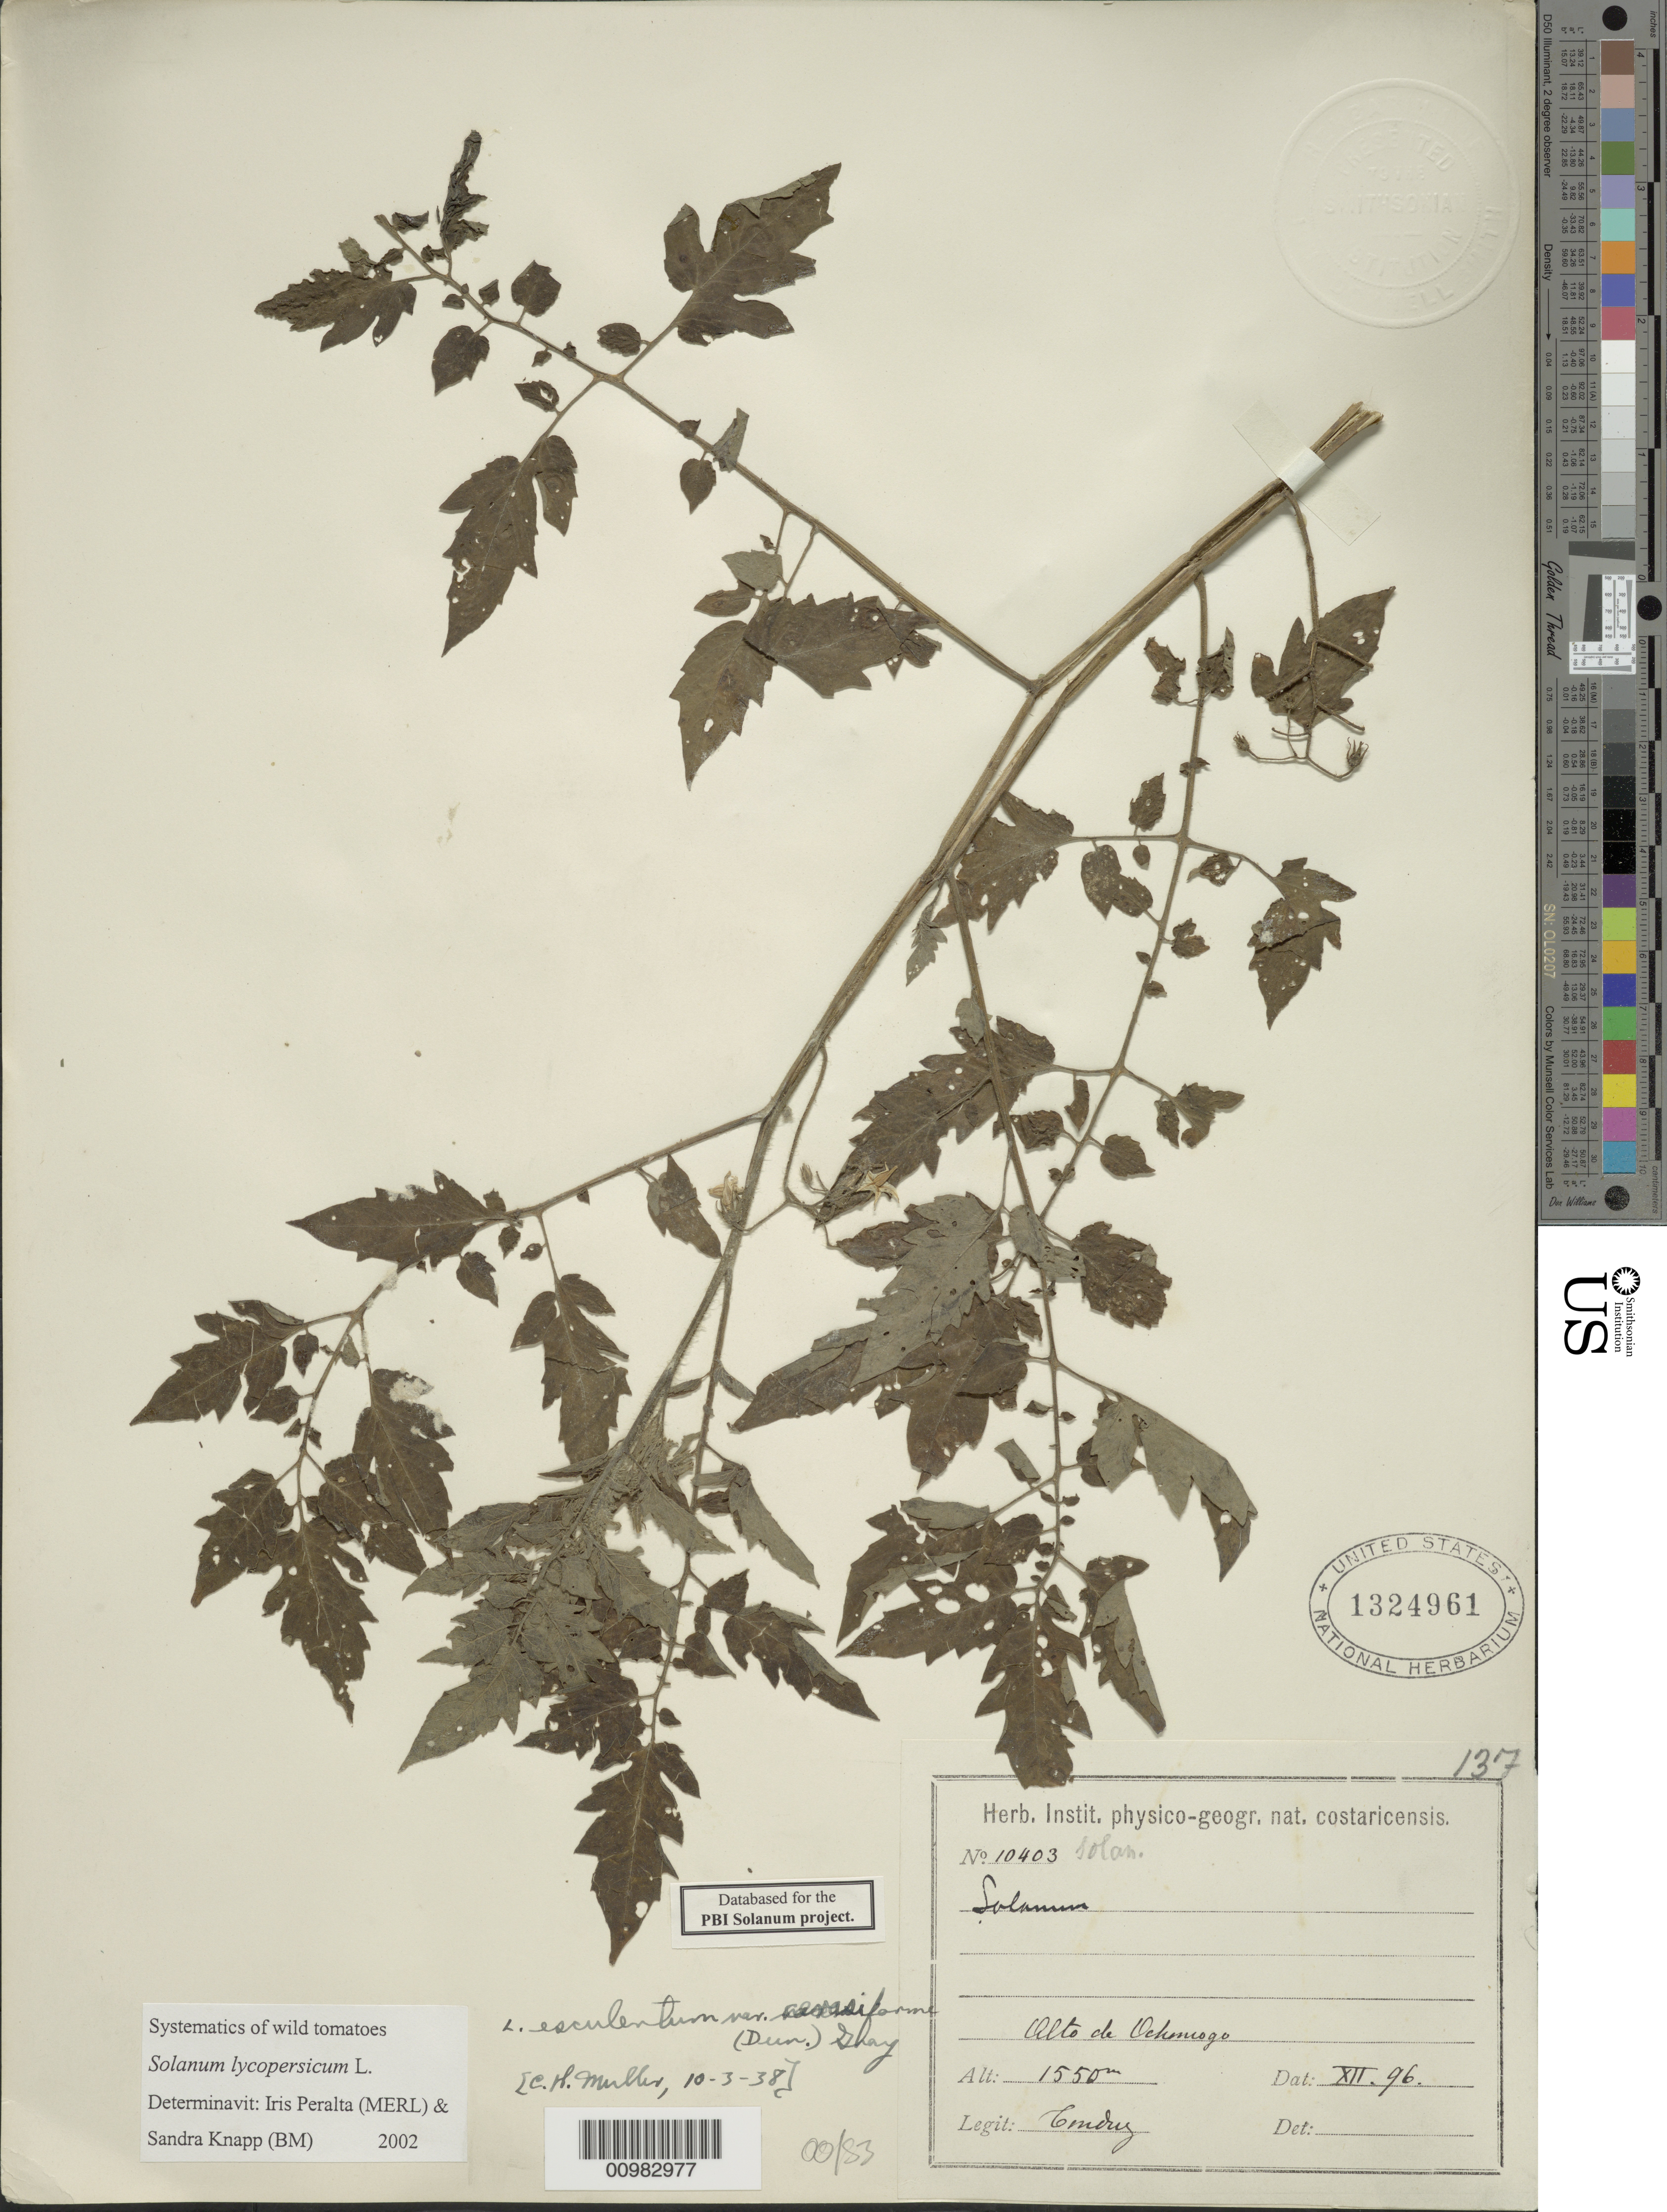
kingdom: Plantae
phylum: Tracheophyta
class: Magnoliopsida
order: Solanales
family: Solanaceae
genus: Solanum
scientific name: Solanum lycopersicum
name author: L.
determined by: Peralta, Iris E.; Knapp, S. D.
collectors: A. Tonduz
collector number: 10403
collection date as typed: Dec 1896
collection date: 1896-12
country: Costa Rica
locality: Alto de Ochomayo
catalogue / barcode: US 1324961